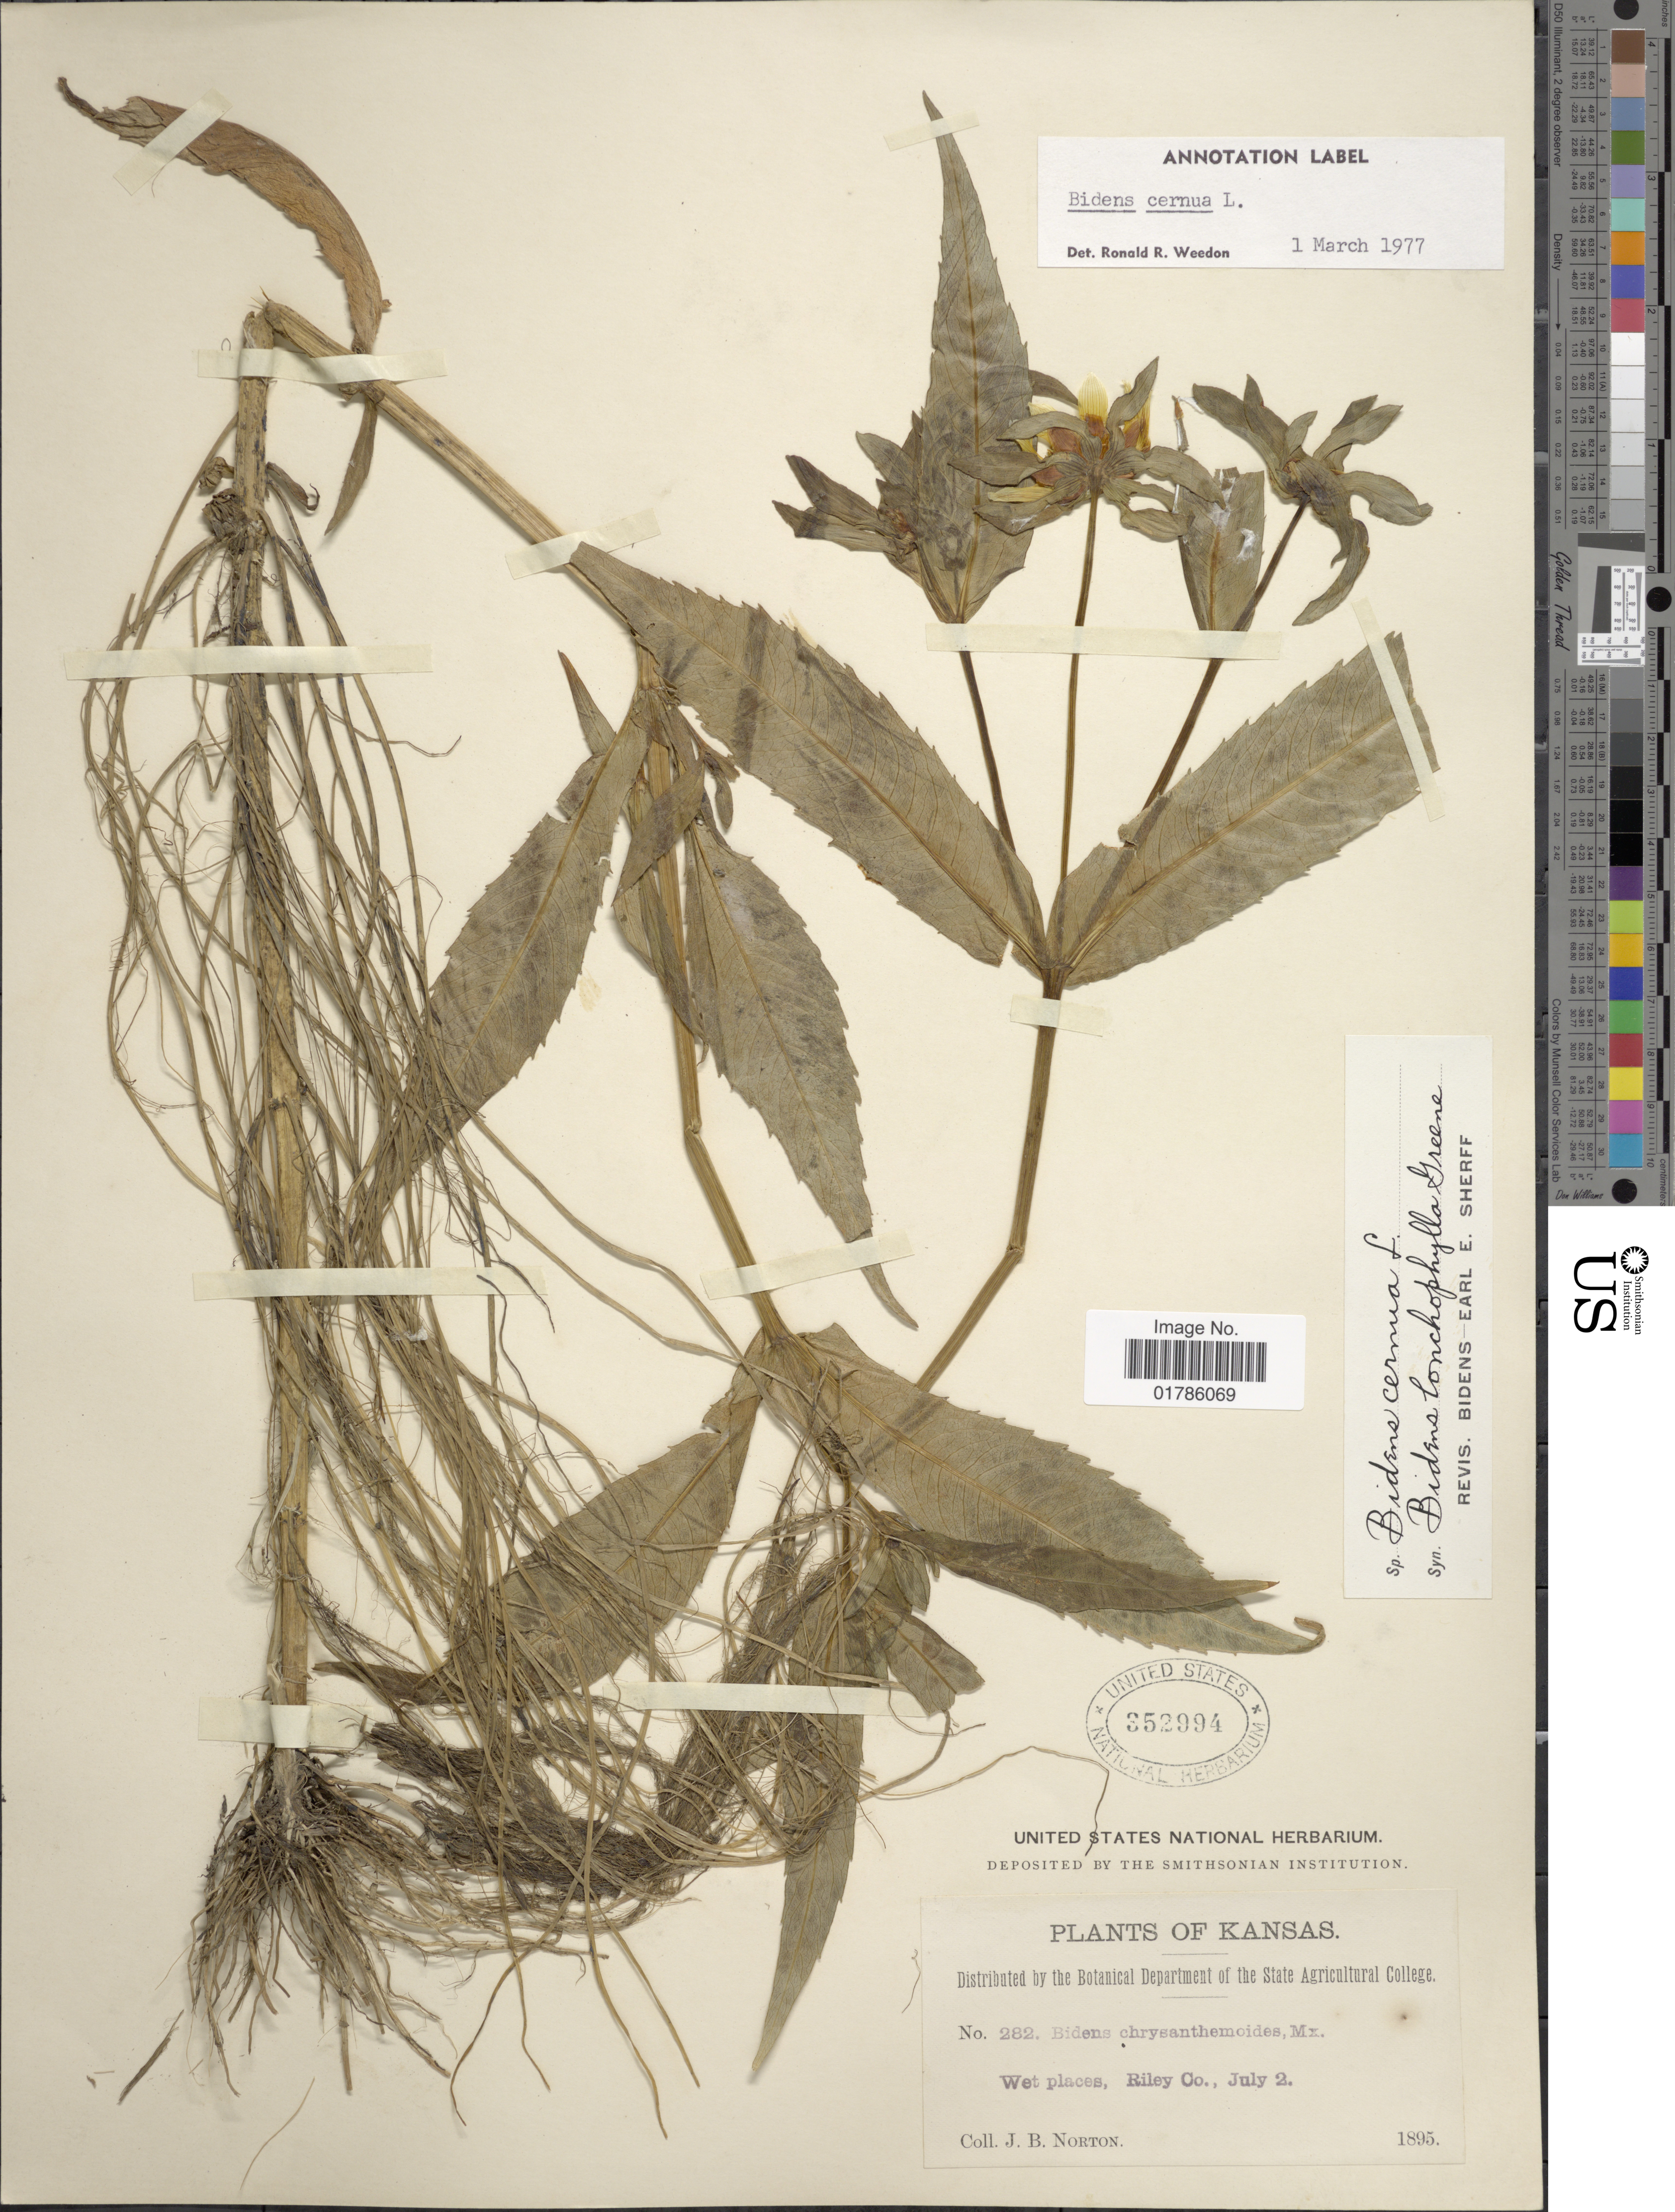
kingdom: Plantae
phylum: Tracheophyta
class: Magnoliopsida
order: Asterales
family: Asteraceae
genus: Bidens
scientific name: Bidens cernua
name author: L.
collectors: J. B. Norton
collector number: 282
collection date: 1895-07-02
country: United States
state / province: Kansas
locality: Riley Co.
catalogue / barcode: US 352994